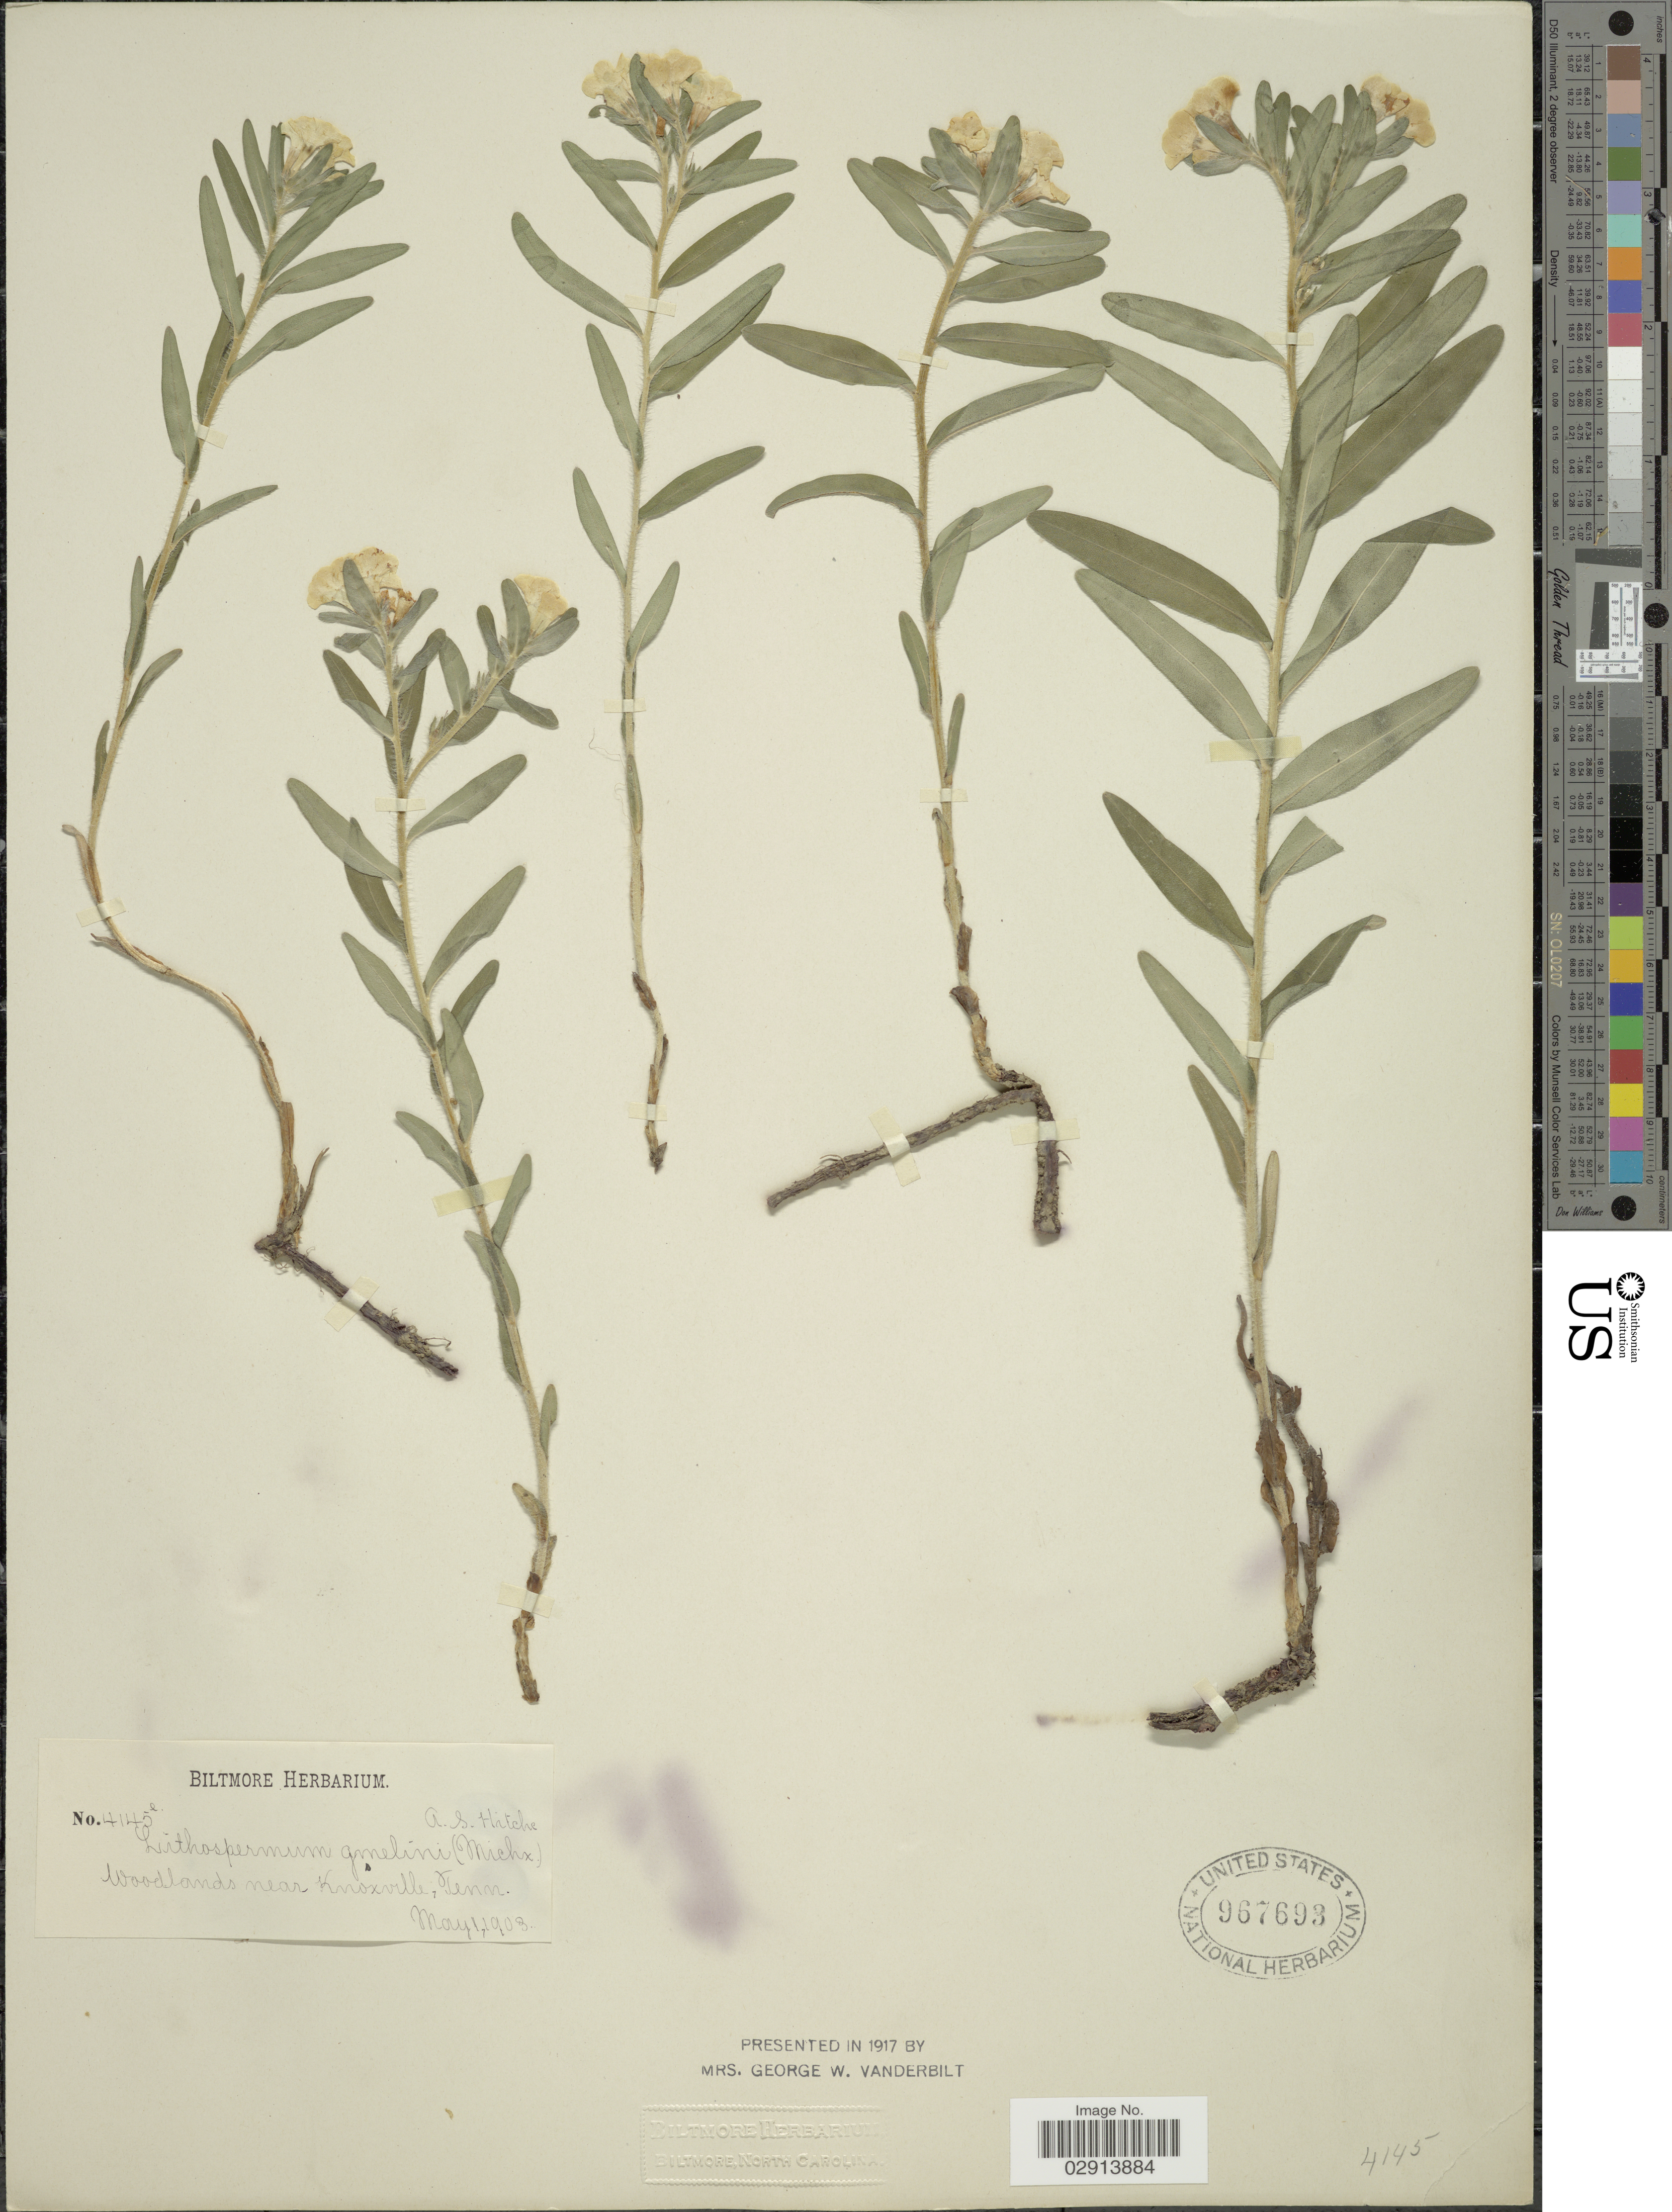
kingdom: Plantae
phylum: Tracheophyta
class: Magnoliopsida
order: Boraginales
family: Boraginaceae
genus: Lithospermum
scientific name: Lithospermum caroliniense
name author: (J.F. Gmel.) MacMill.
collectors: ex herb. Biltmore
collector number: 4145e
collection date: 1903-05-01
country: United States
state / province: Tennessee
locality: Woodlands near Knoxville.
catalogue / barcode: US 967693